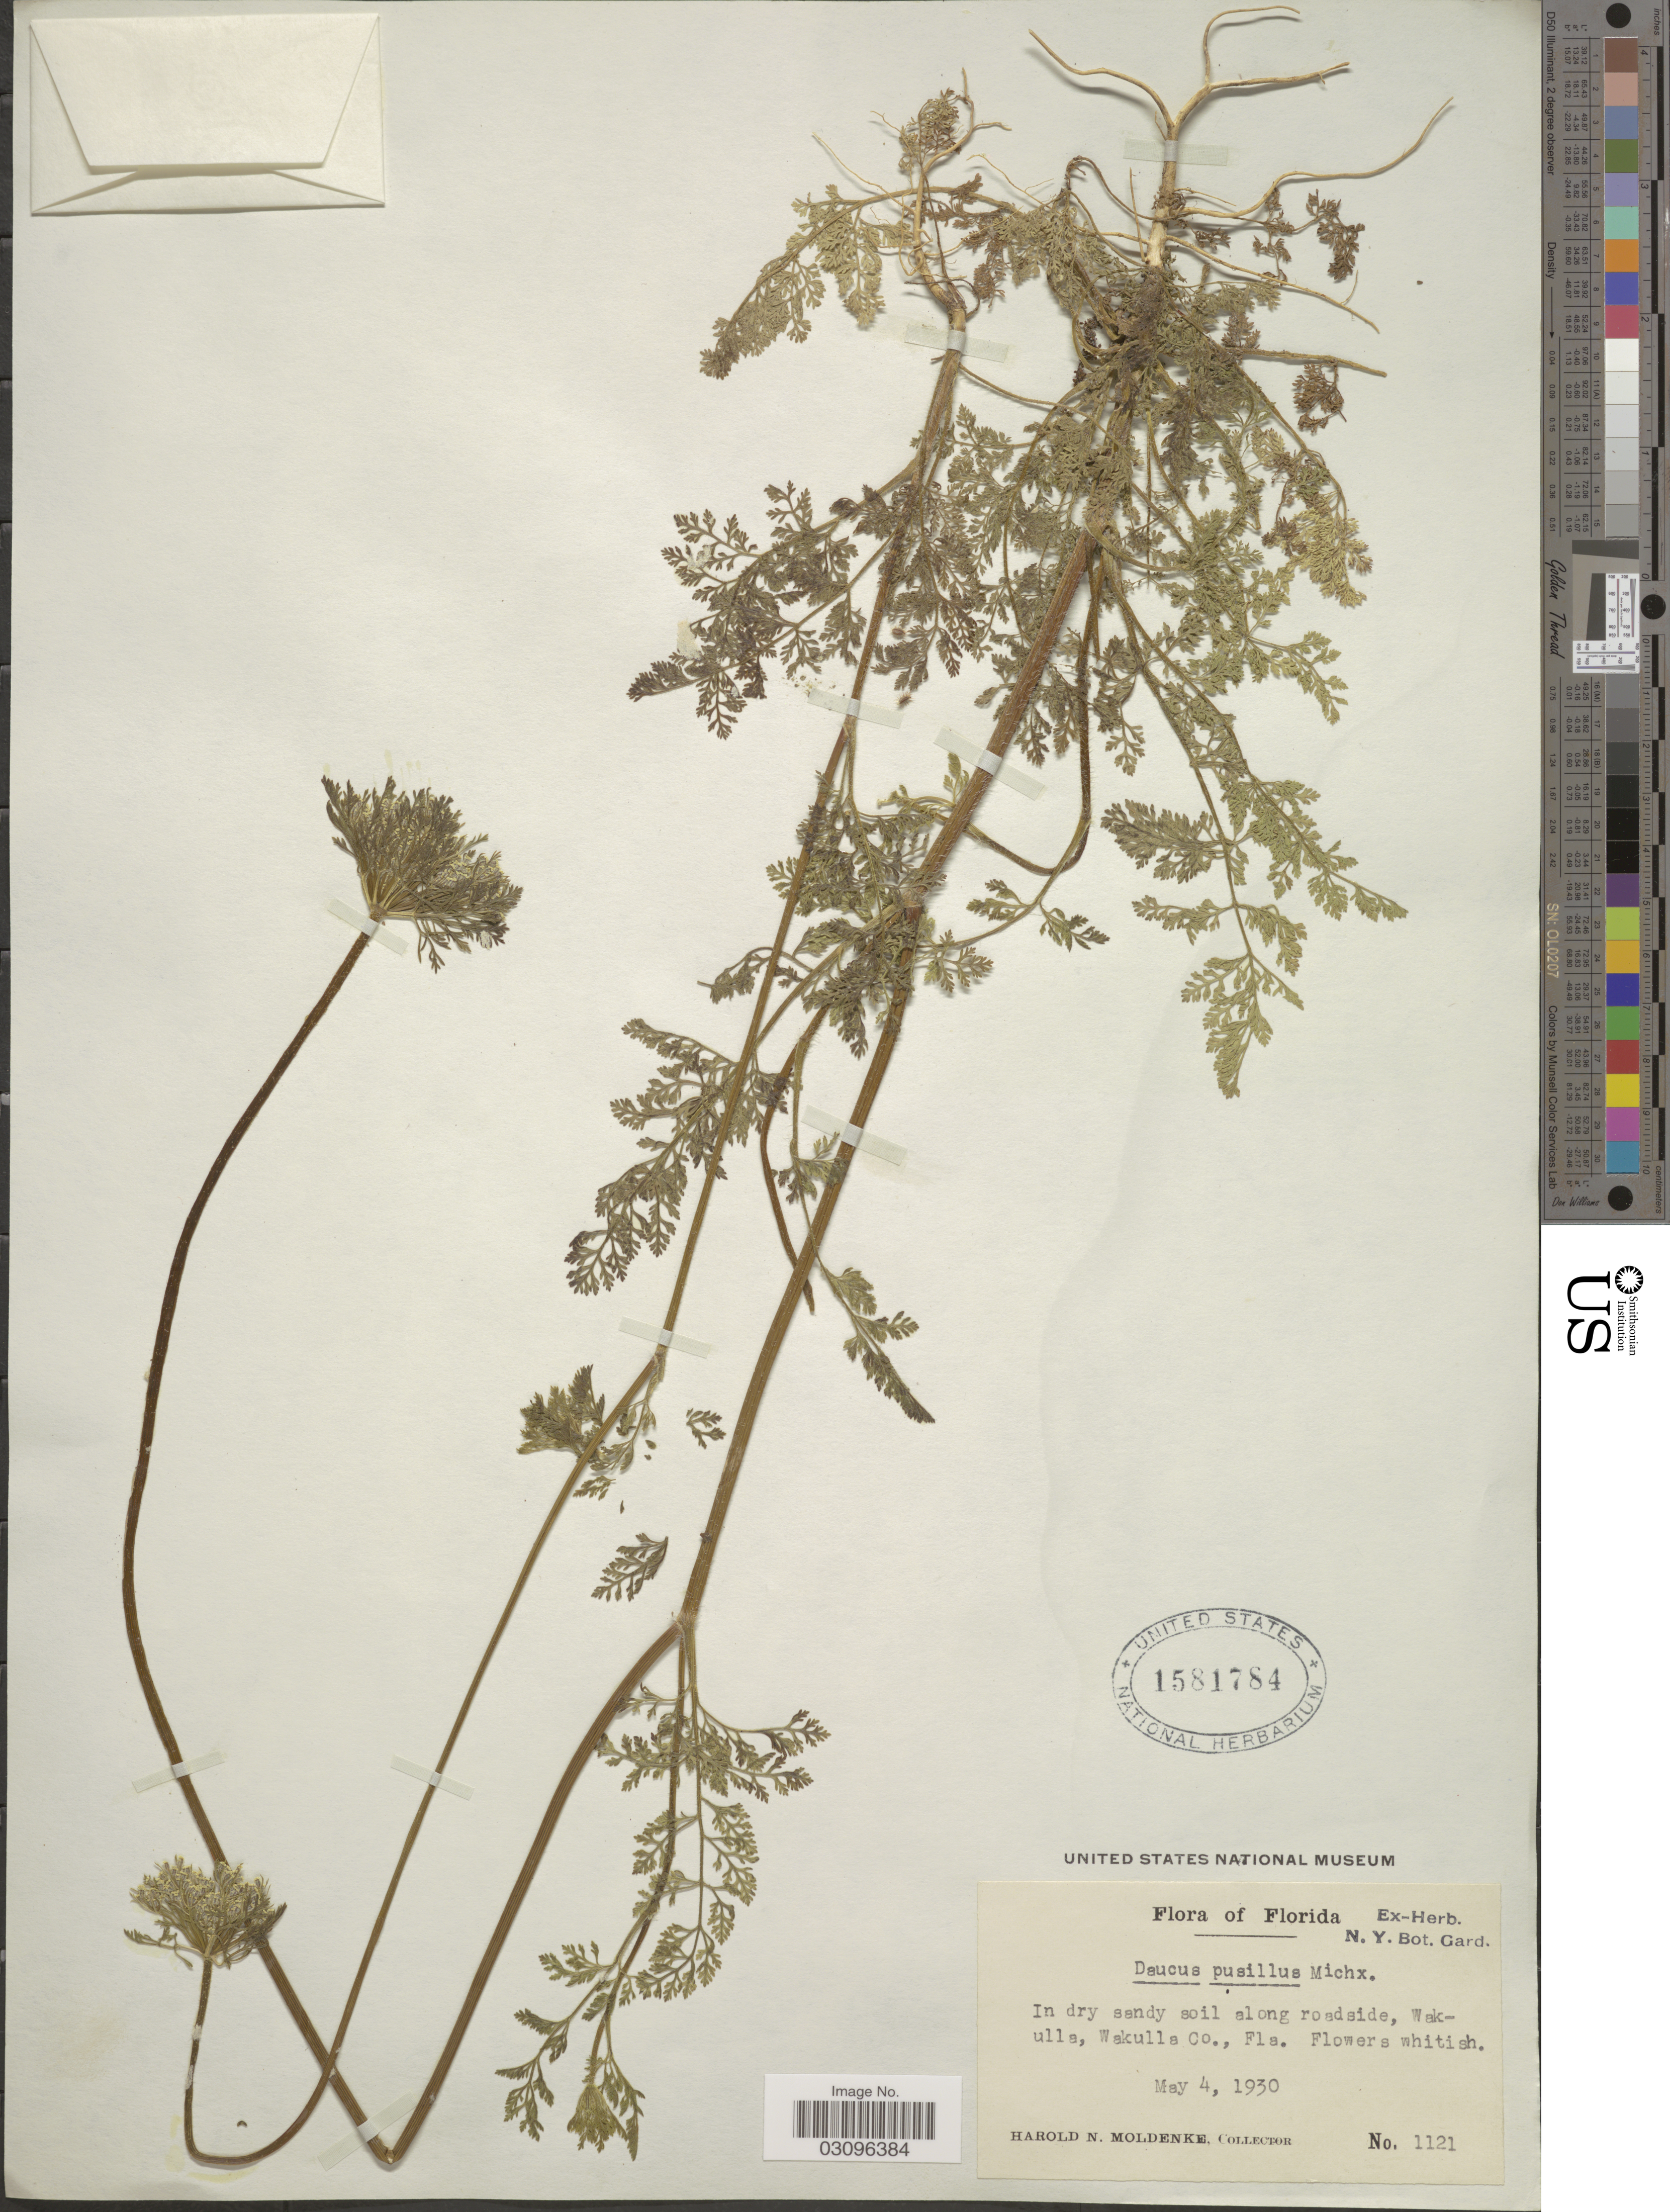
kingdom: Plantae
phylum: Tracheophyta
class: Magnoliopsida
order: Apiales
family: Apiaceae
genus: Daucus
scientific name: Daucus pusillus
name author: Michx.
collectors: H. N. Moldenke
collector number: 1121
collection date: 1930-05-04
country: United States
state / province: Florida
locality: In dry sandy soil along roadside, Wakulla, Wakulla Co., Fla.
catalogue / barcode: US 1581784